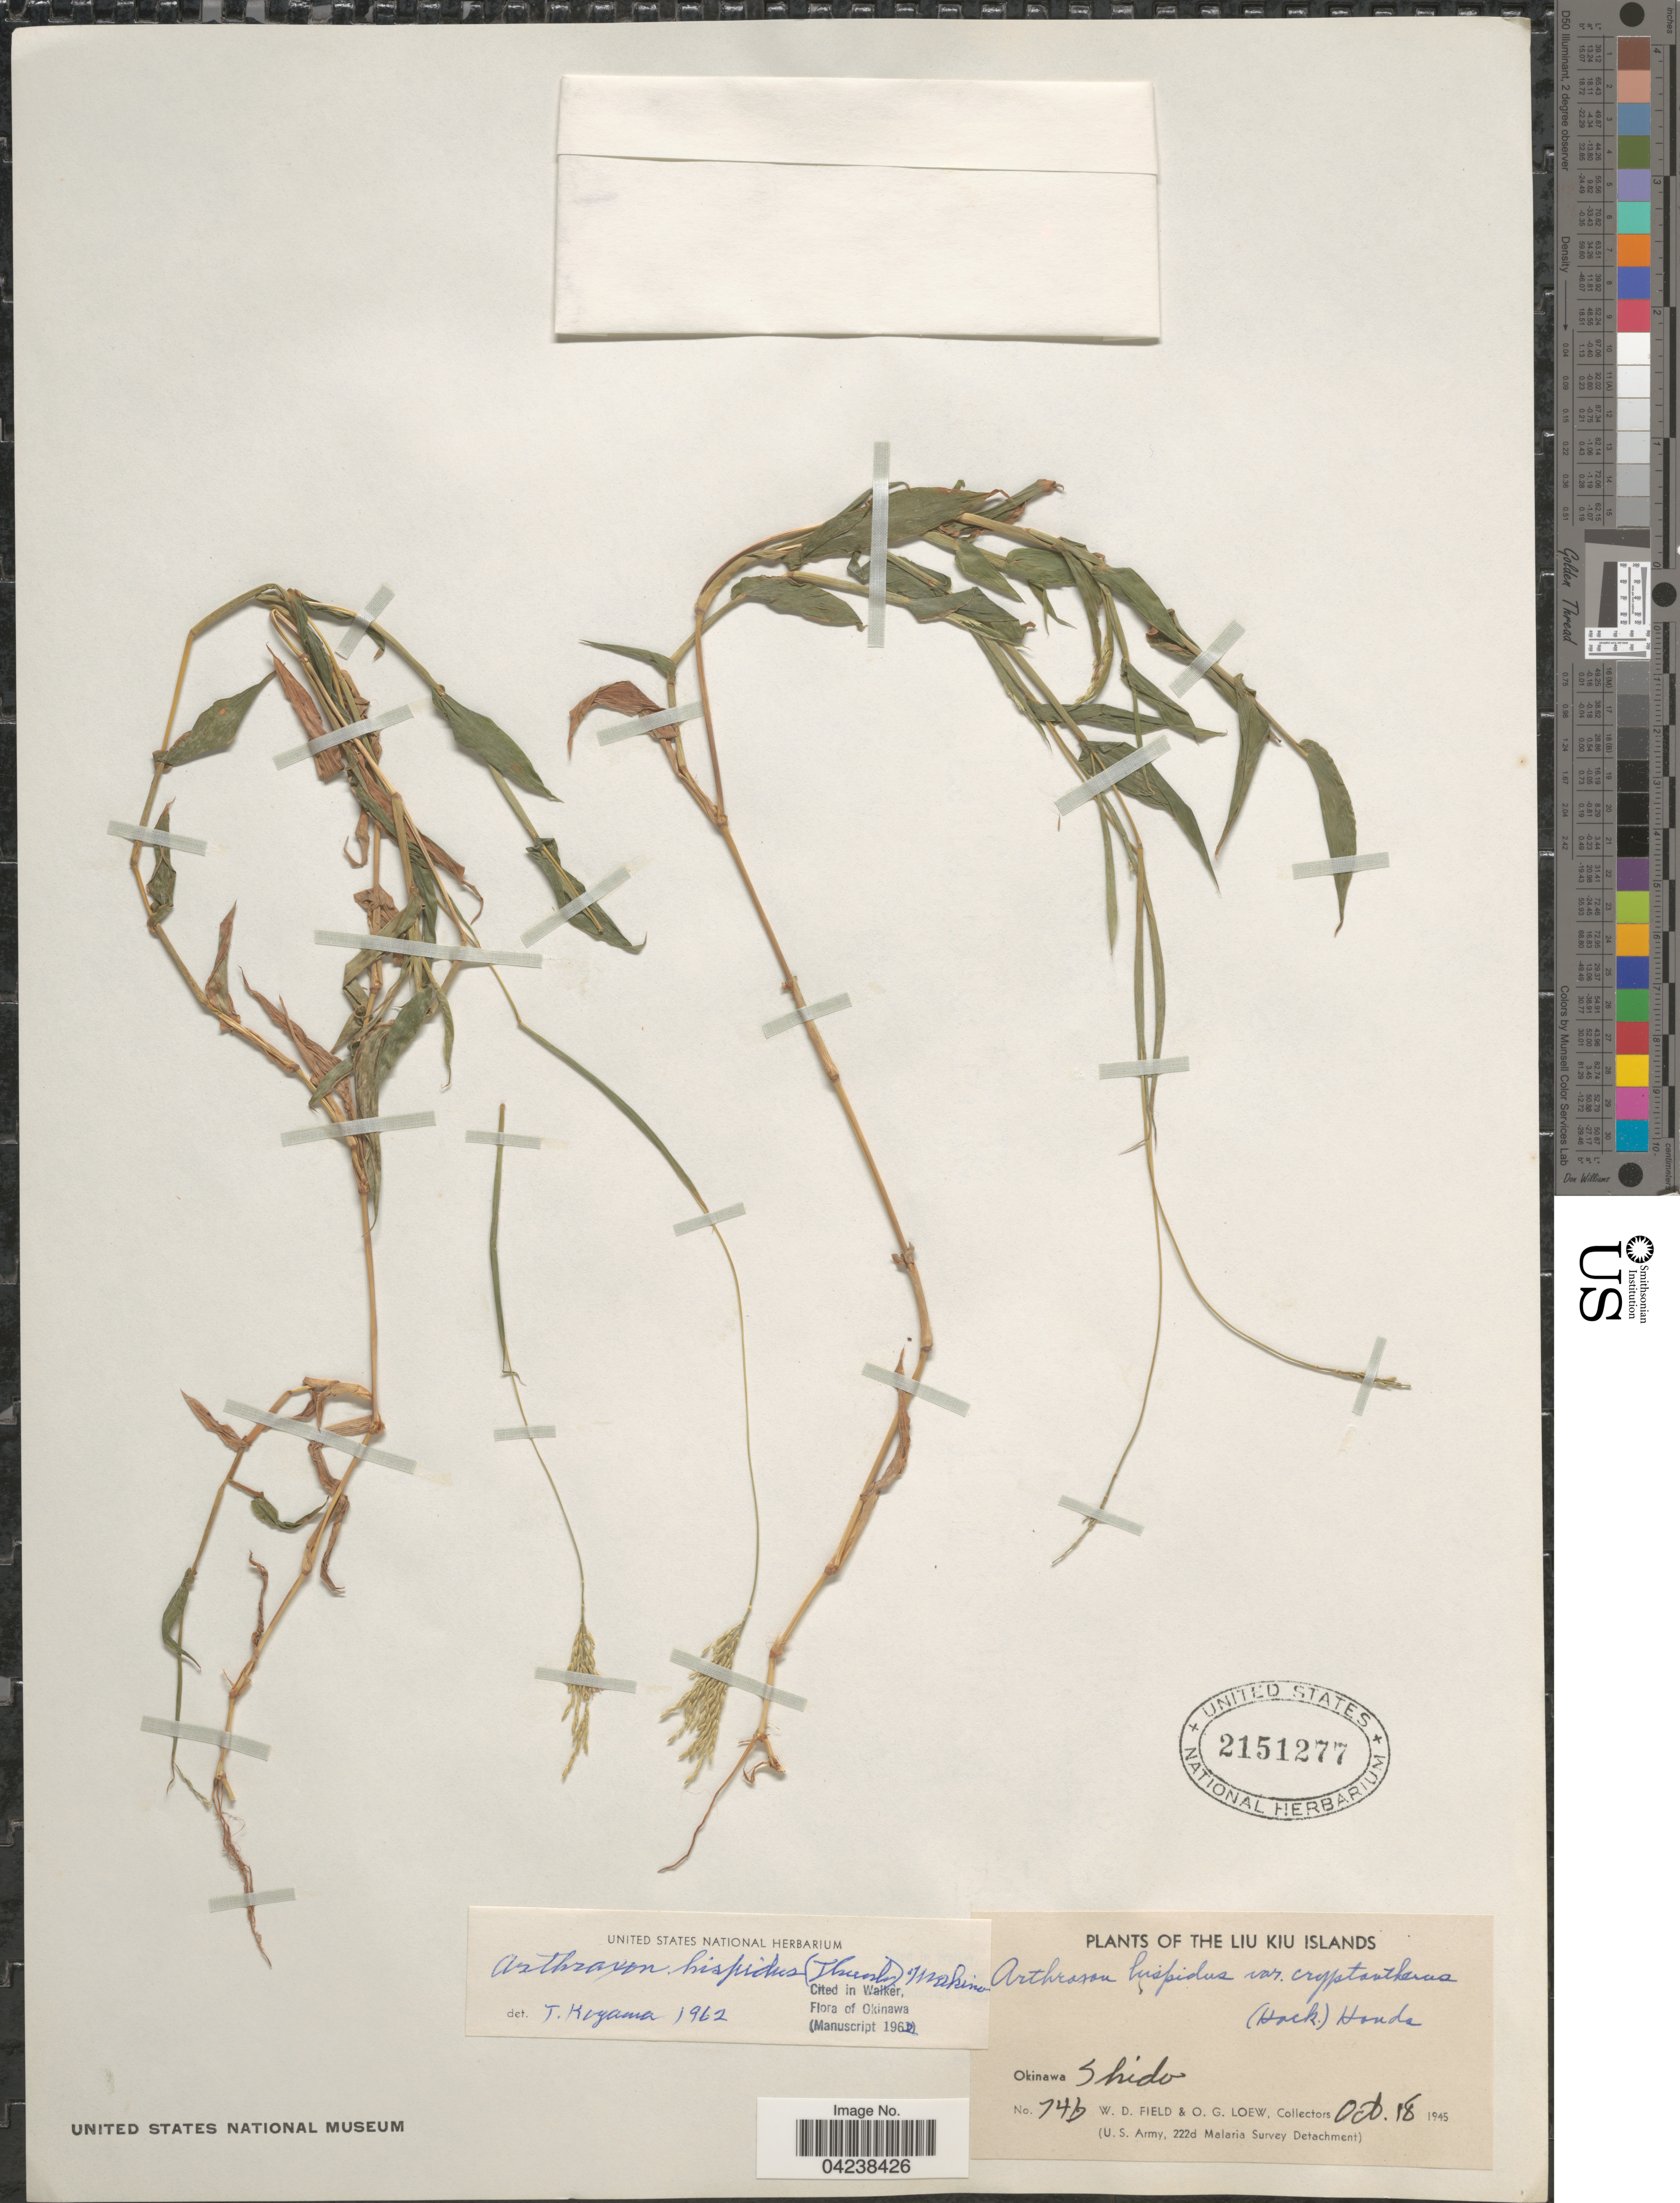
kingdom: Plantae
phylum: Tracheophyta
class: Liliopsida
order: Poales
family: Poaceae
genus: Arthraxon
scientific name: Arthraxon hispidus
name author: (Thunb.) Makino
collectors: W. D. Field & O. G. Loew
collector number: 74b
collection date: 1945-10-18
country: Japan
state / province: Okinawa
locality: The Liu Kiu Islands. Okinawa. Shido. (U.S. Army, 222d Malaria Survey Detachment).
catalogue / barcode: US 2151277